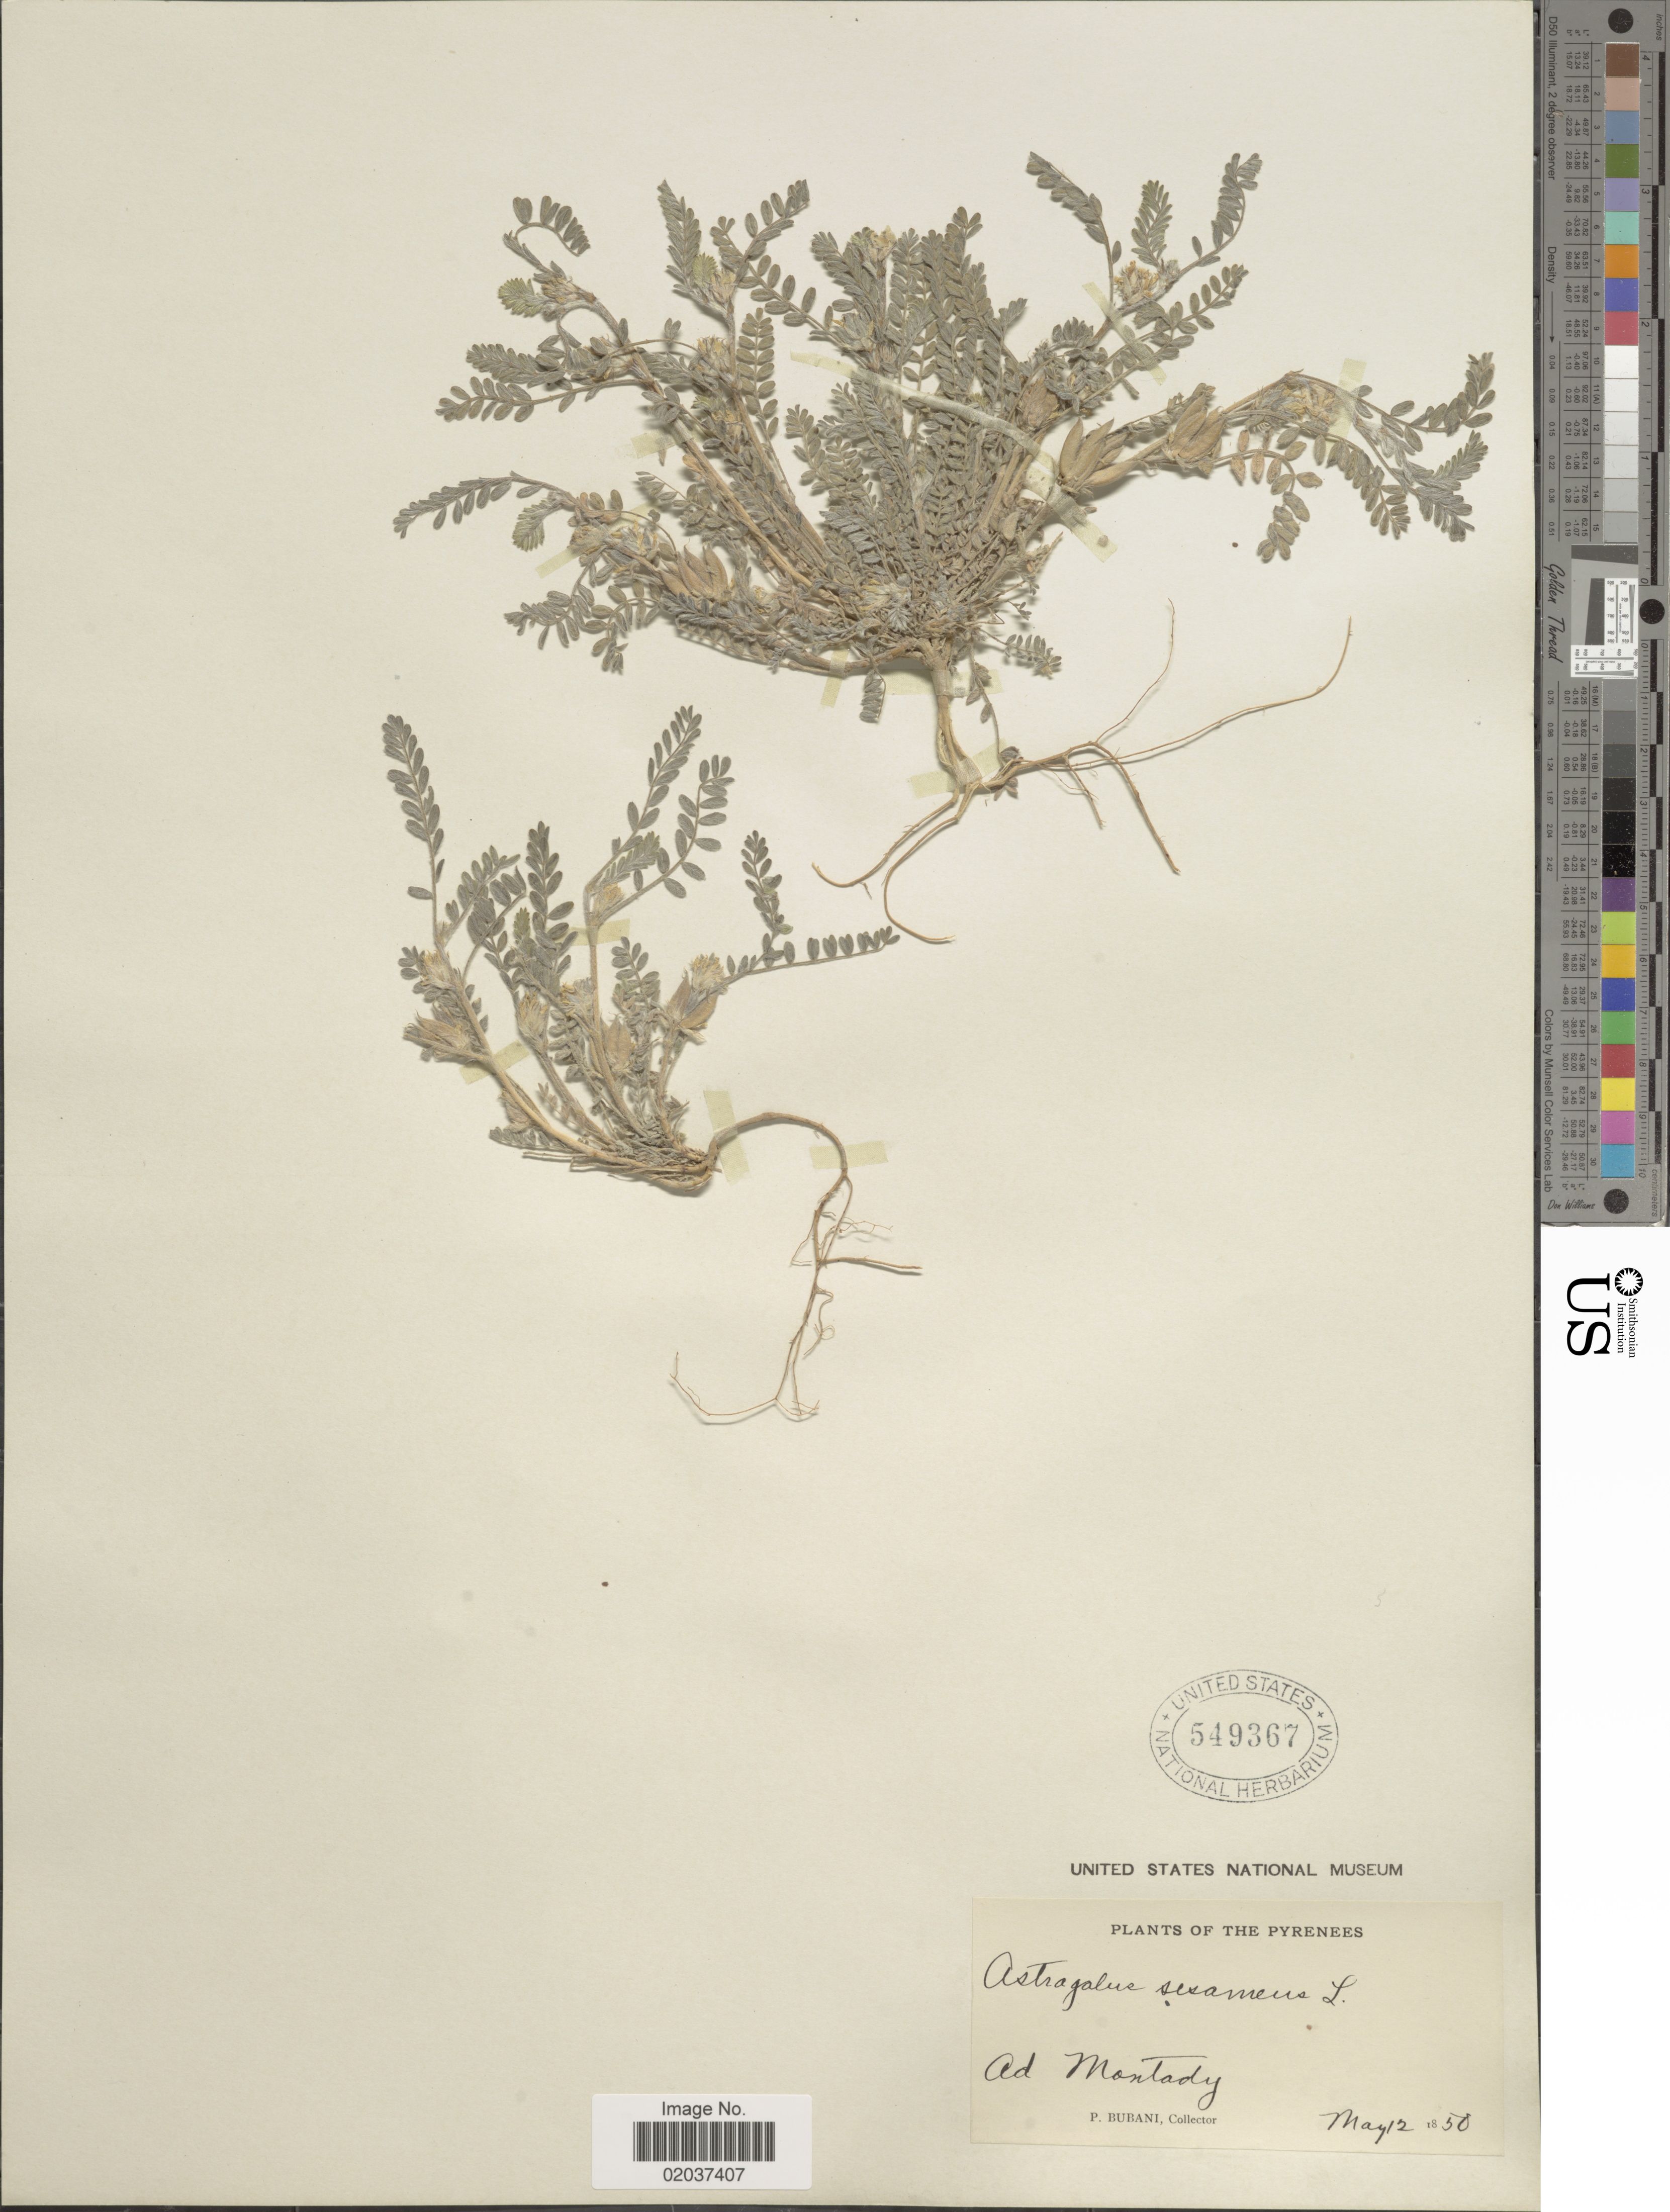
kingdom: Plantae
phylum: Tracheophyta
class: Magnoliopsida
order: Fabales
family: Fabaceae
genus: Astragalus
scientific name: Astragalus sesameus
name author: L.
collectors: P. Bubani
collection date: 1958-05-12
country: France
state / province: Occitanie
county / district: Hérault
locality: The Pyrenees, ad Montady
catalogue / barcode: US 549367